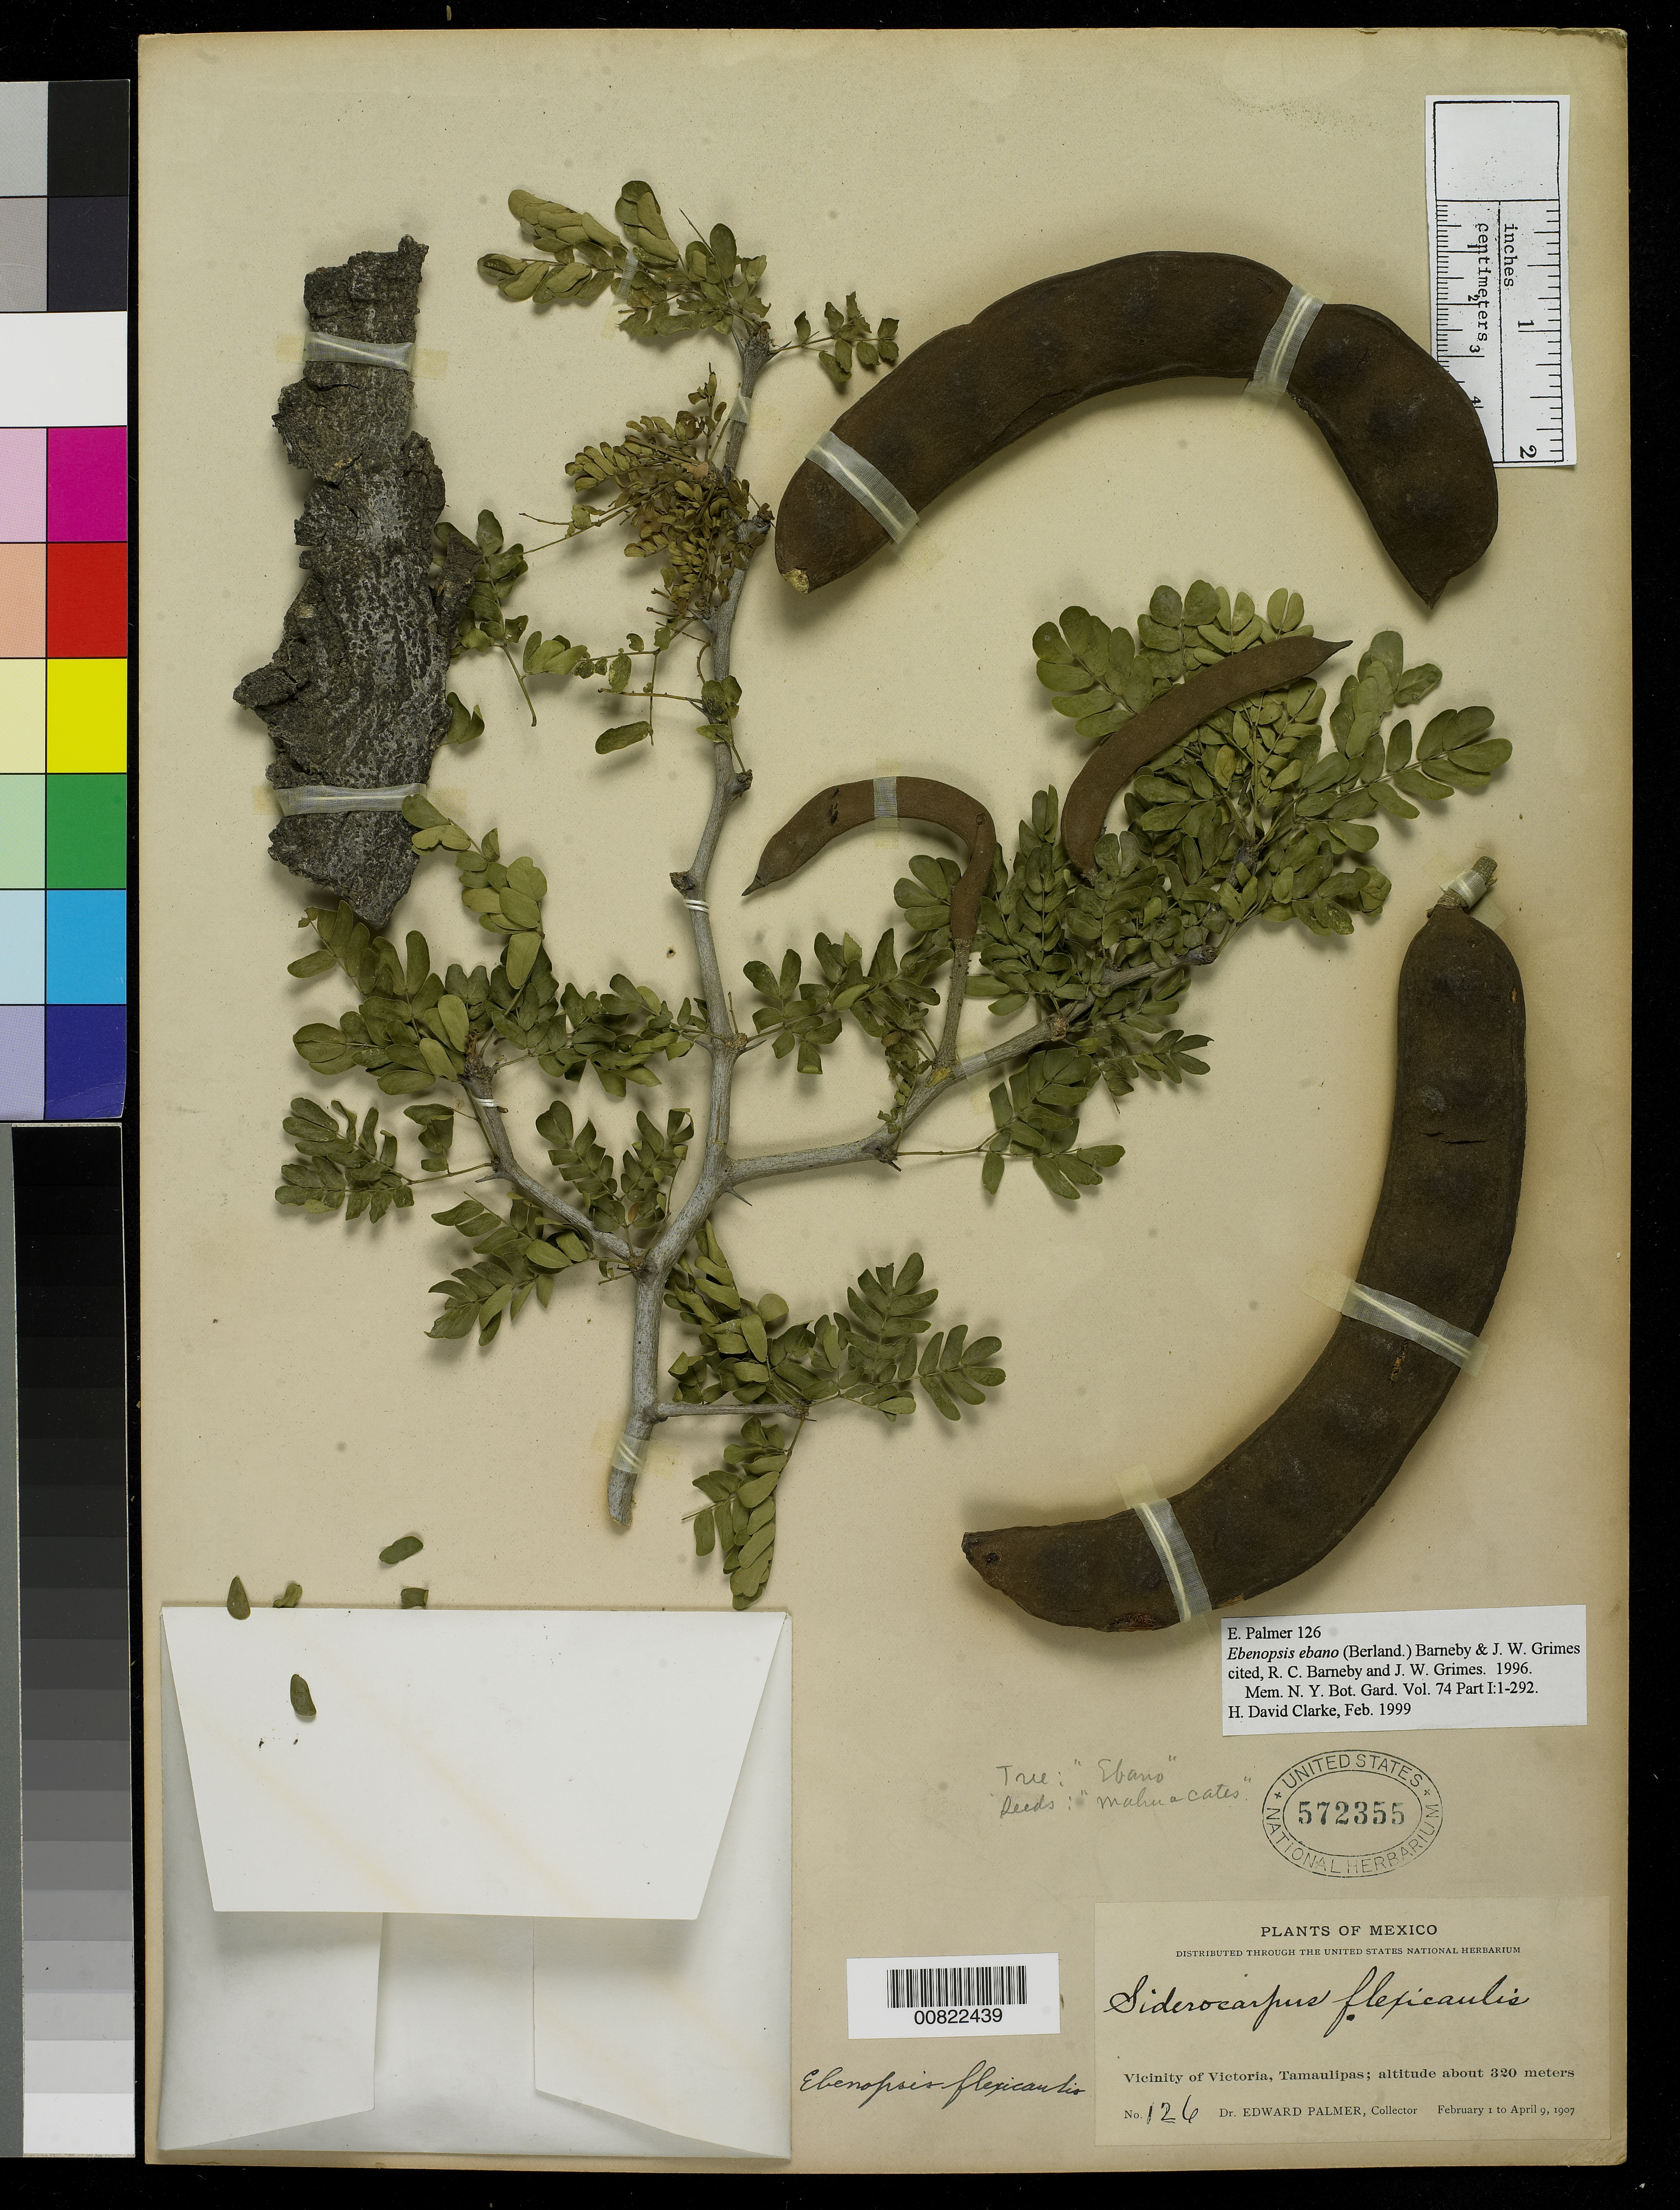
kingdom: Plantae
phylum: Tracheophyta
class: Magnoliopsida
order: Fabales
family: Fabaceae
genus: Ebenopsis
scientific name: Ebenopsis ebano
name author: (Berland.) Barneby & J.W. Grimes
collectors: E. Palmer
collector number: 126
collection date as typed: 01 Feb 1907 to 09 Apr 1907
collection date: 1907-02-01/1907-04-09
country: Mexico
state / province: Tamaulipas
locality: Vicinity of Victoria.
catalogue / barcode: US 572355